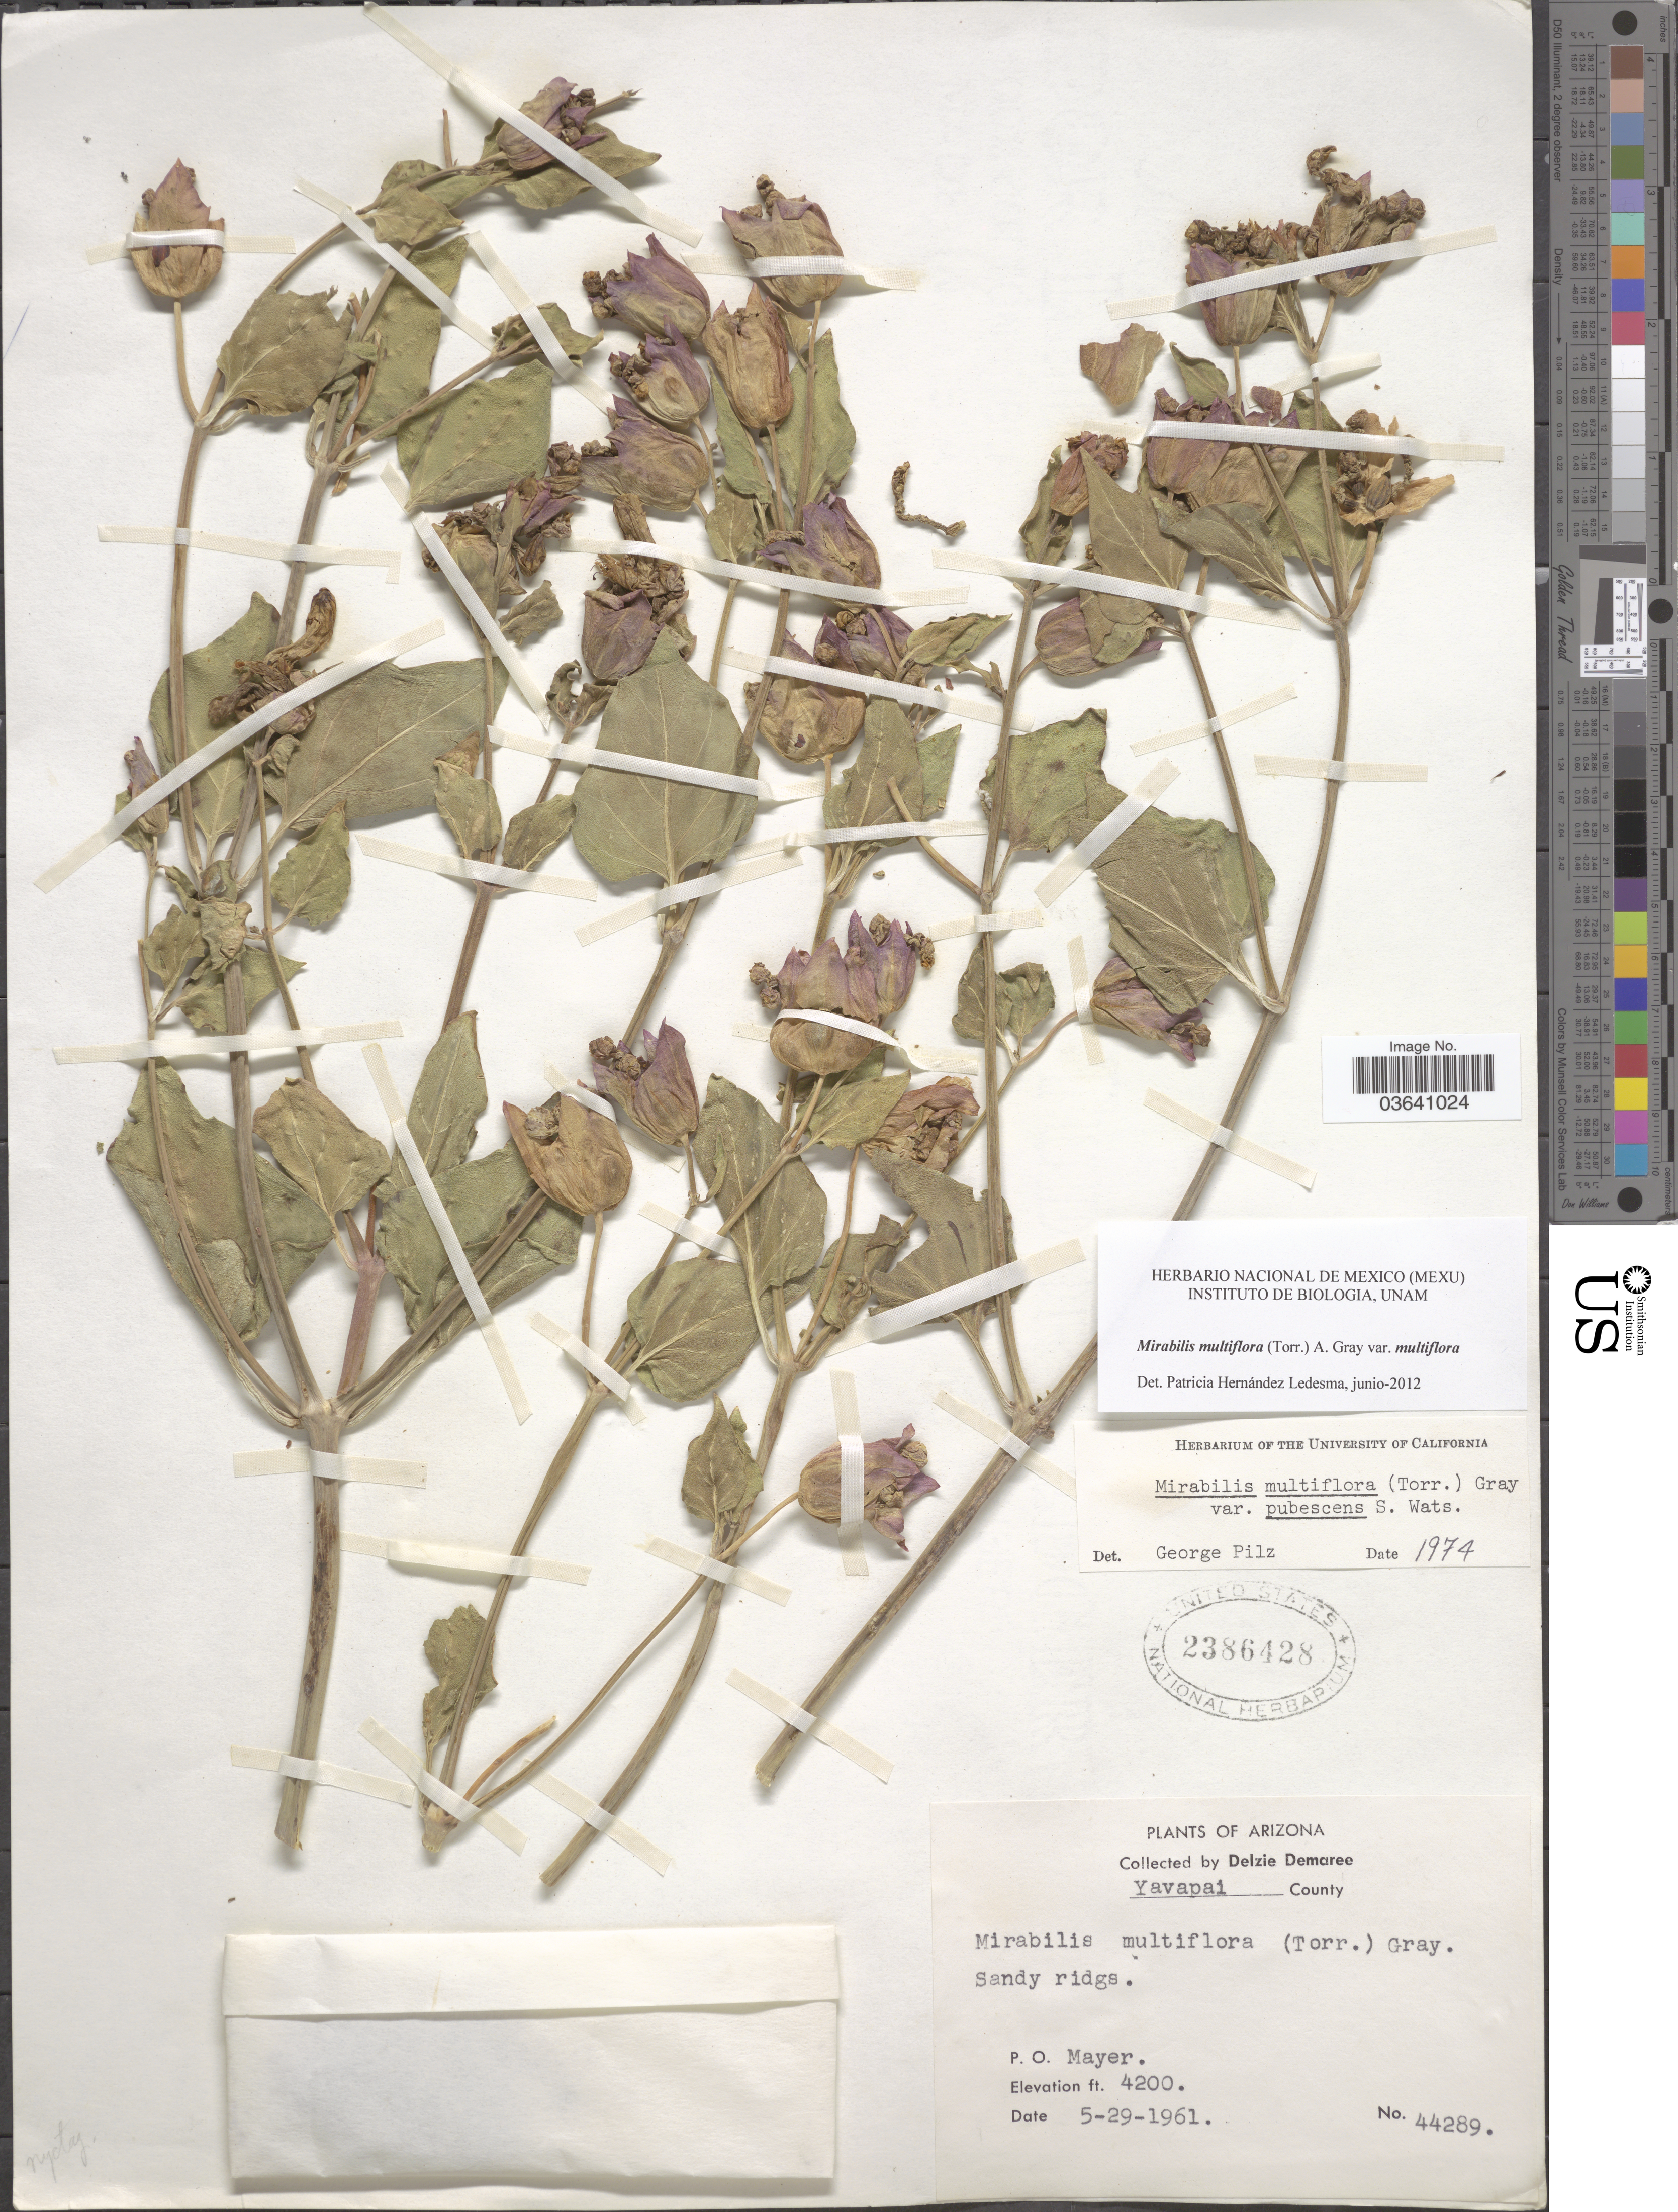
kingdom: Plantae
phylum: Tracheophyta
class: Magnoliopsida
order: Caryophyllales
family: Nyctaginaceae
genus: Mirabilis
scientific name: Mirabilis multiflora var. multiflora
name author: (Torr.) A. Gray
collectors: D. Demaree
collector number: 44289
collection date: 1961-05-29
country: United States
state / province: Arizona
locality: Yavapai County. P. O. Mayer.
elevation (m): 1280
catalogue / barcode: US 2386428